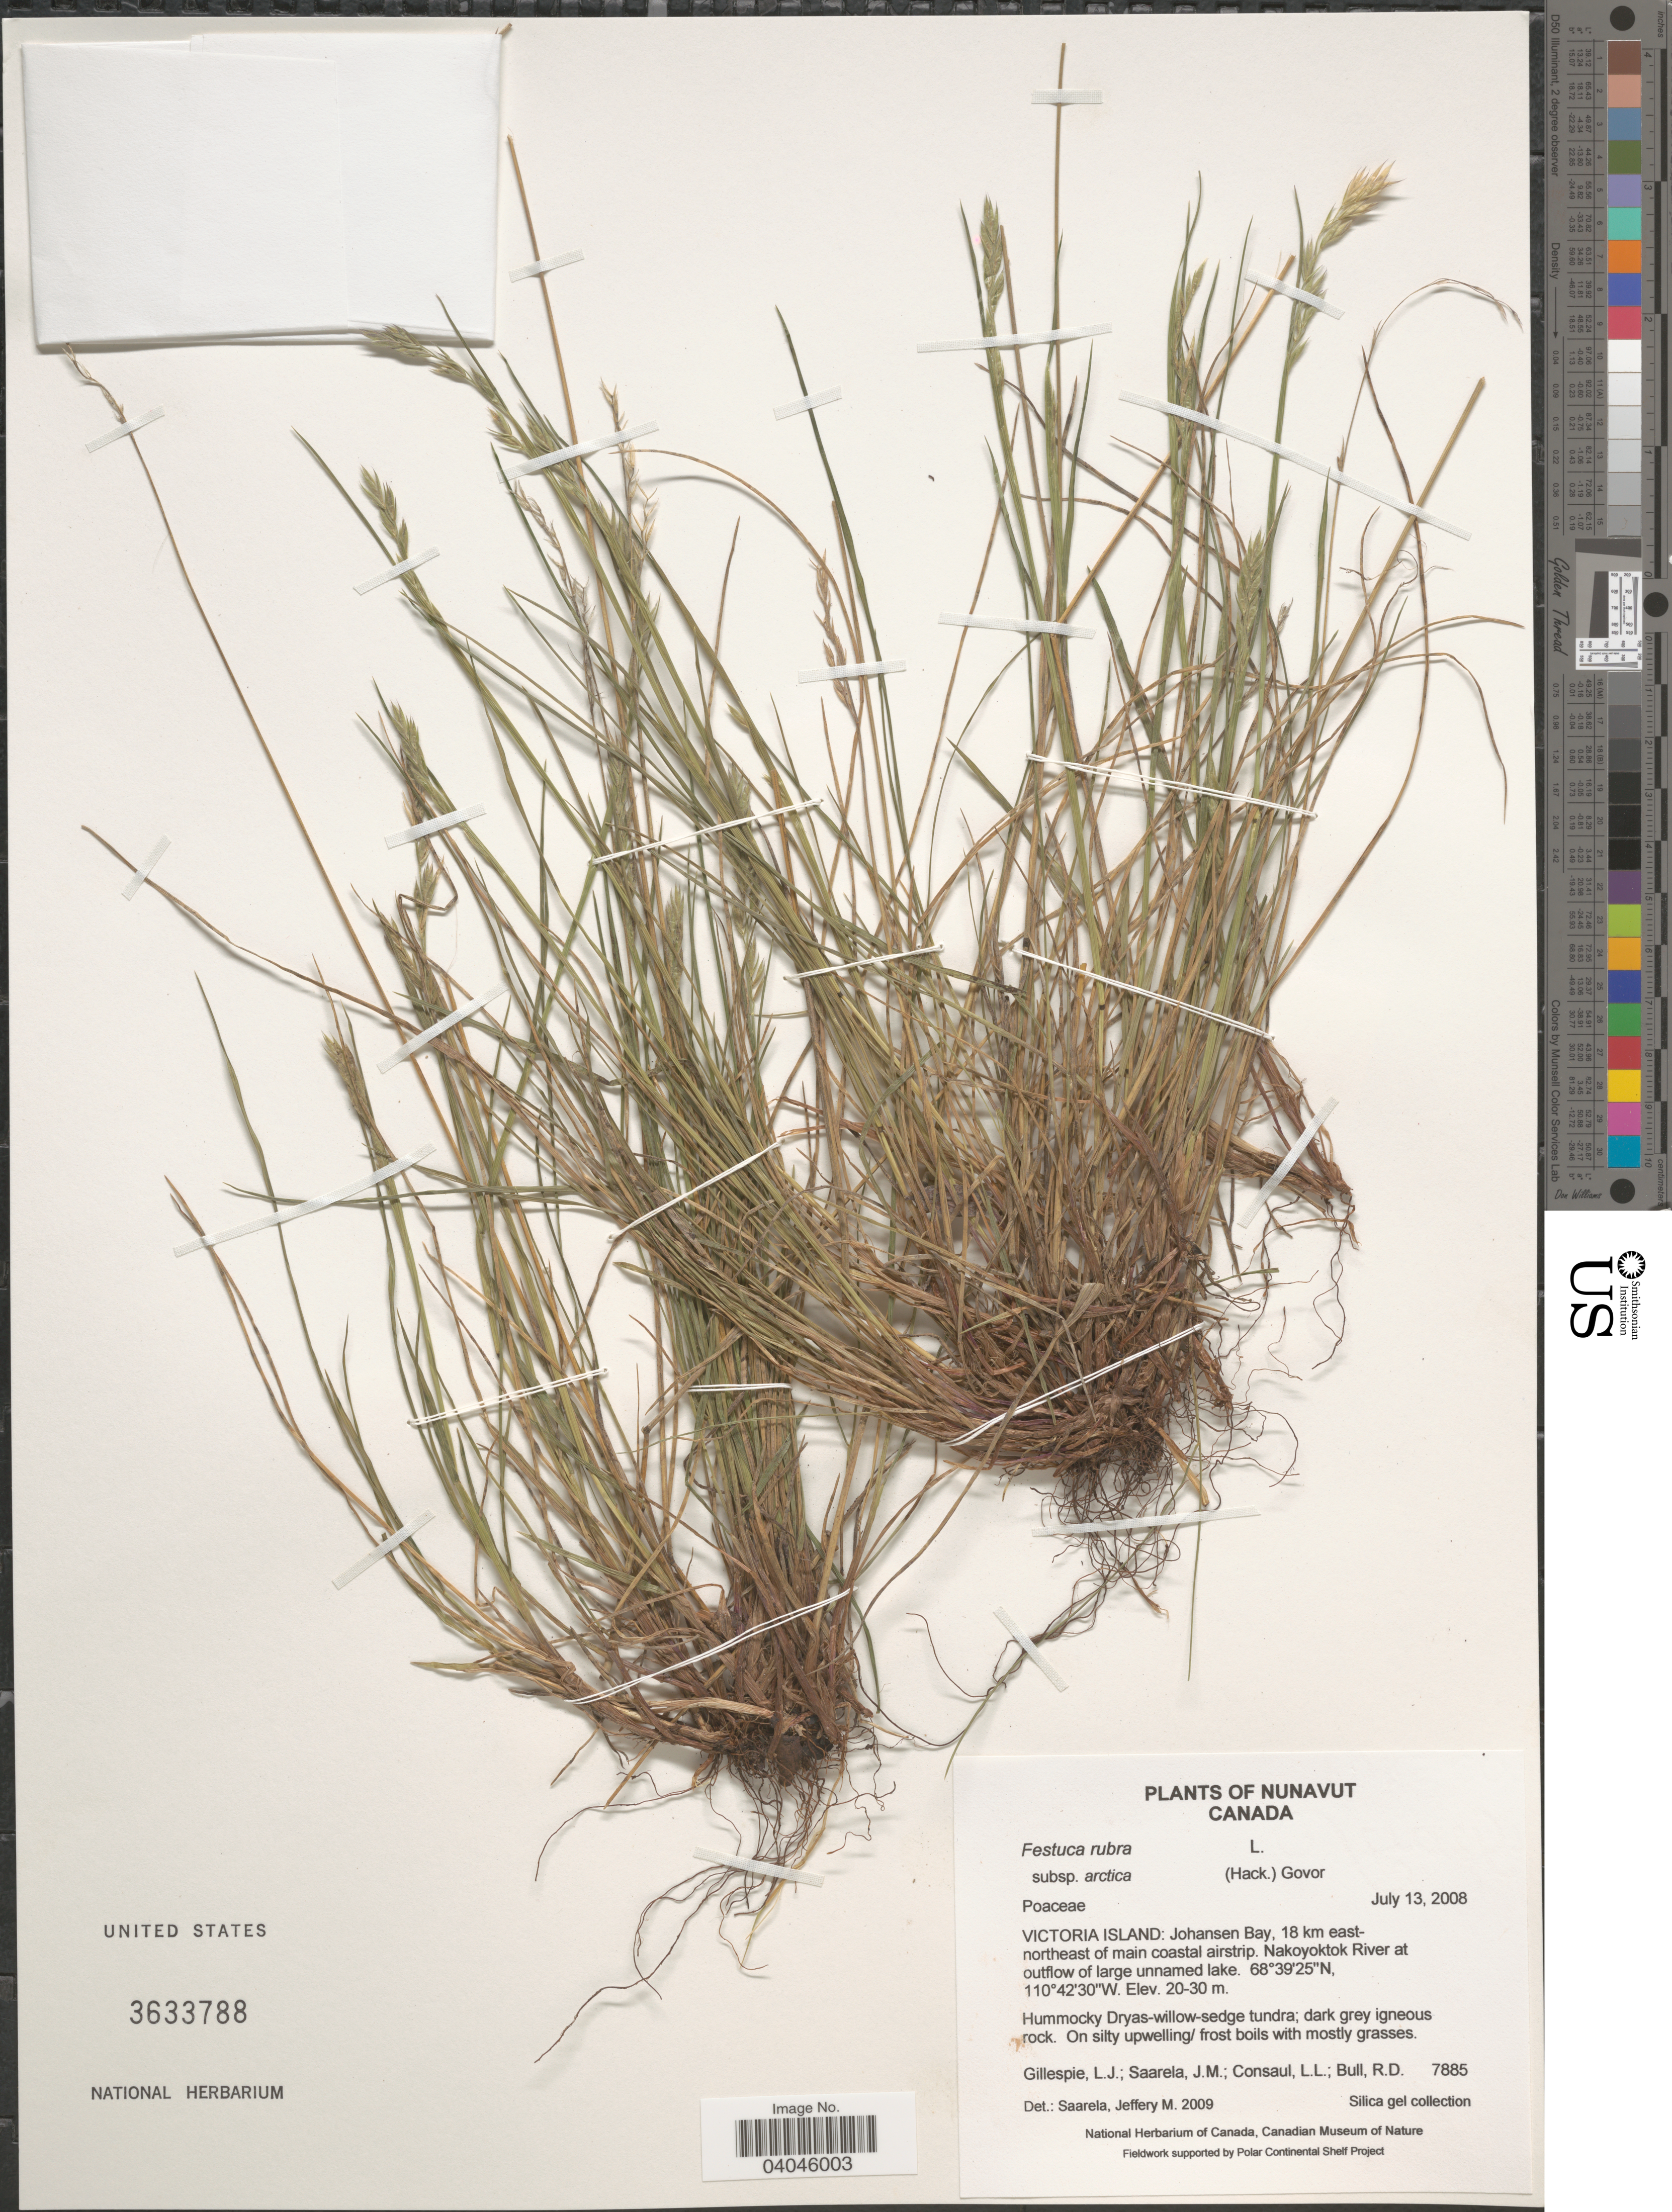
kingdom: Plantae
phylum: Tracheophyta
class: Liliopsida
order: Poales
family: Poaceae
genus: Festuca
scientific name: Festuca rubra subsp. arctica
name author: (Hack.) Govor.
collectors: L. Gillespie, J. Saarela, L. Consaul & R. Bull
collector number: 7885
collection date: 2008-07-13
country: Canada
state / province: Nunavut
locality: Victoria Island: Johansen Bay, 18 km east-northeast of main coastal airstrip. Nakoyoktok River at outflow of large unnamed lake.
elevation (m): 20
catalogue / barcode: US 3633788